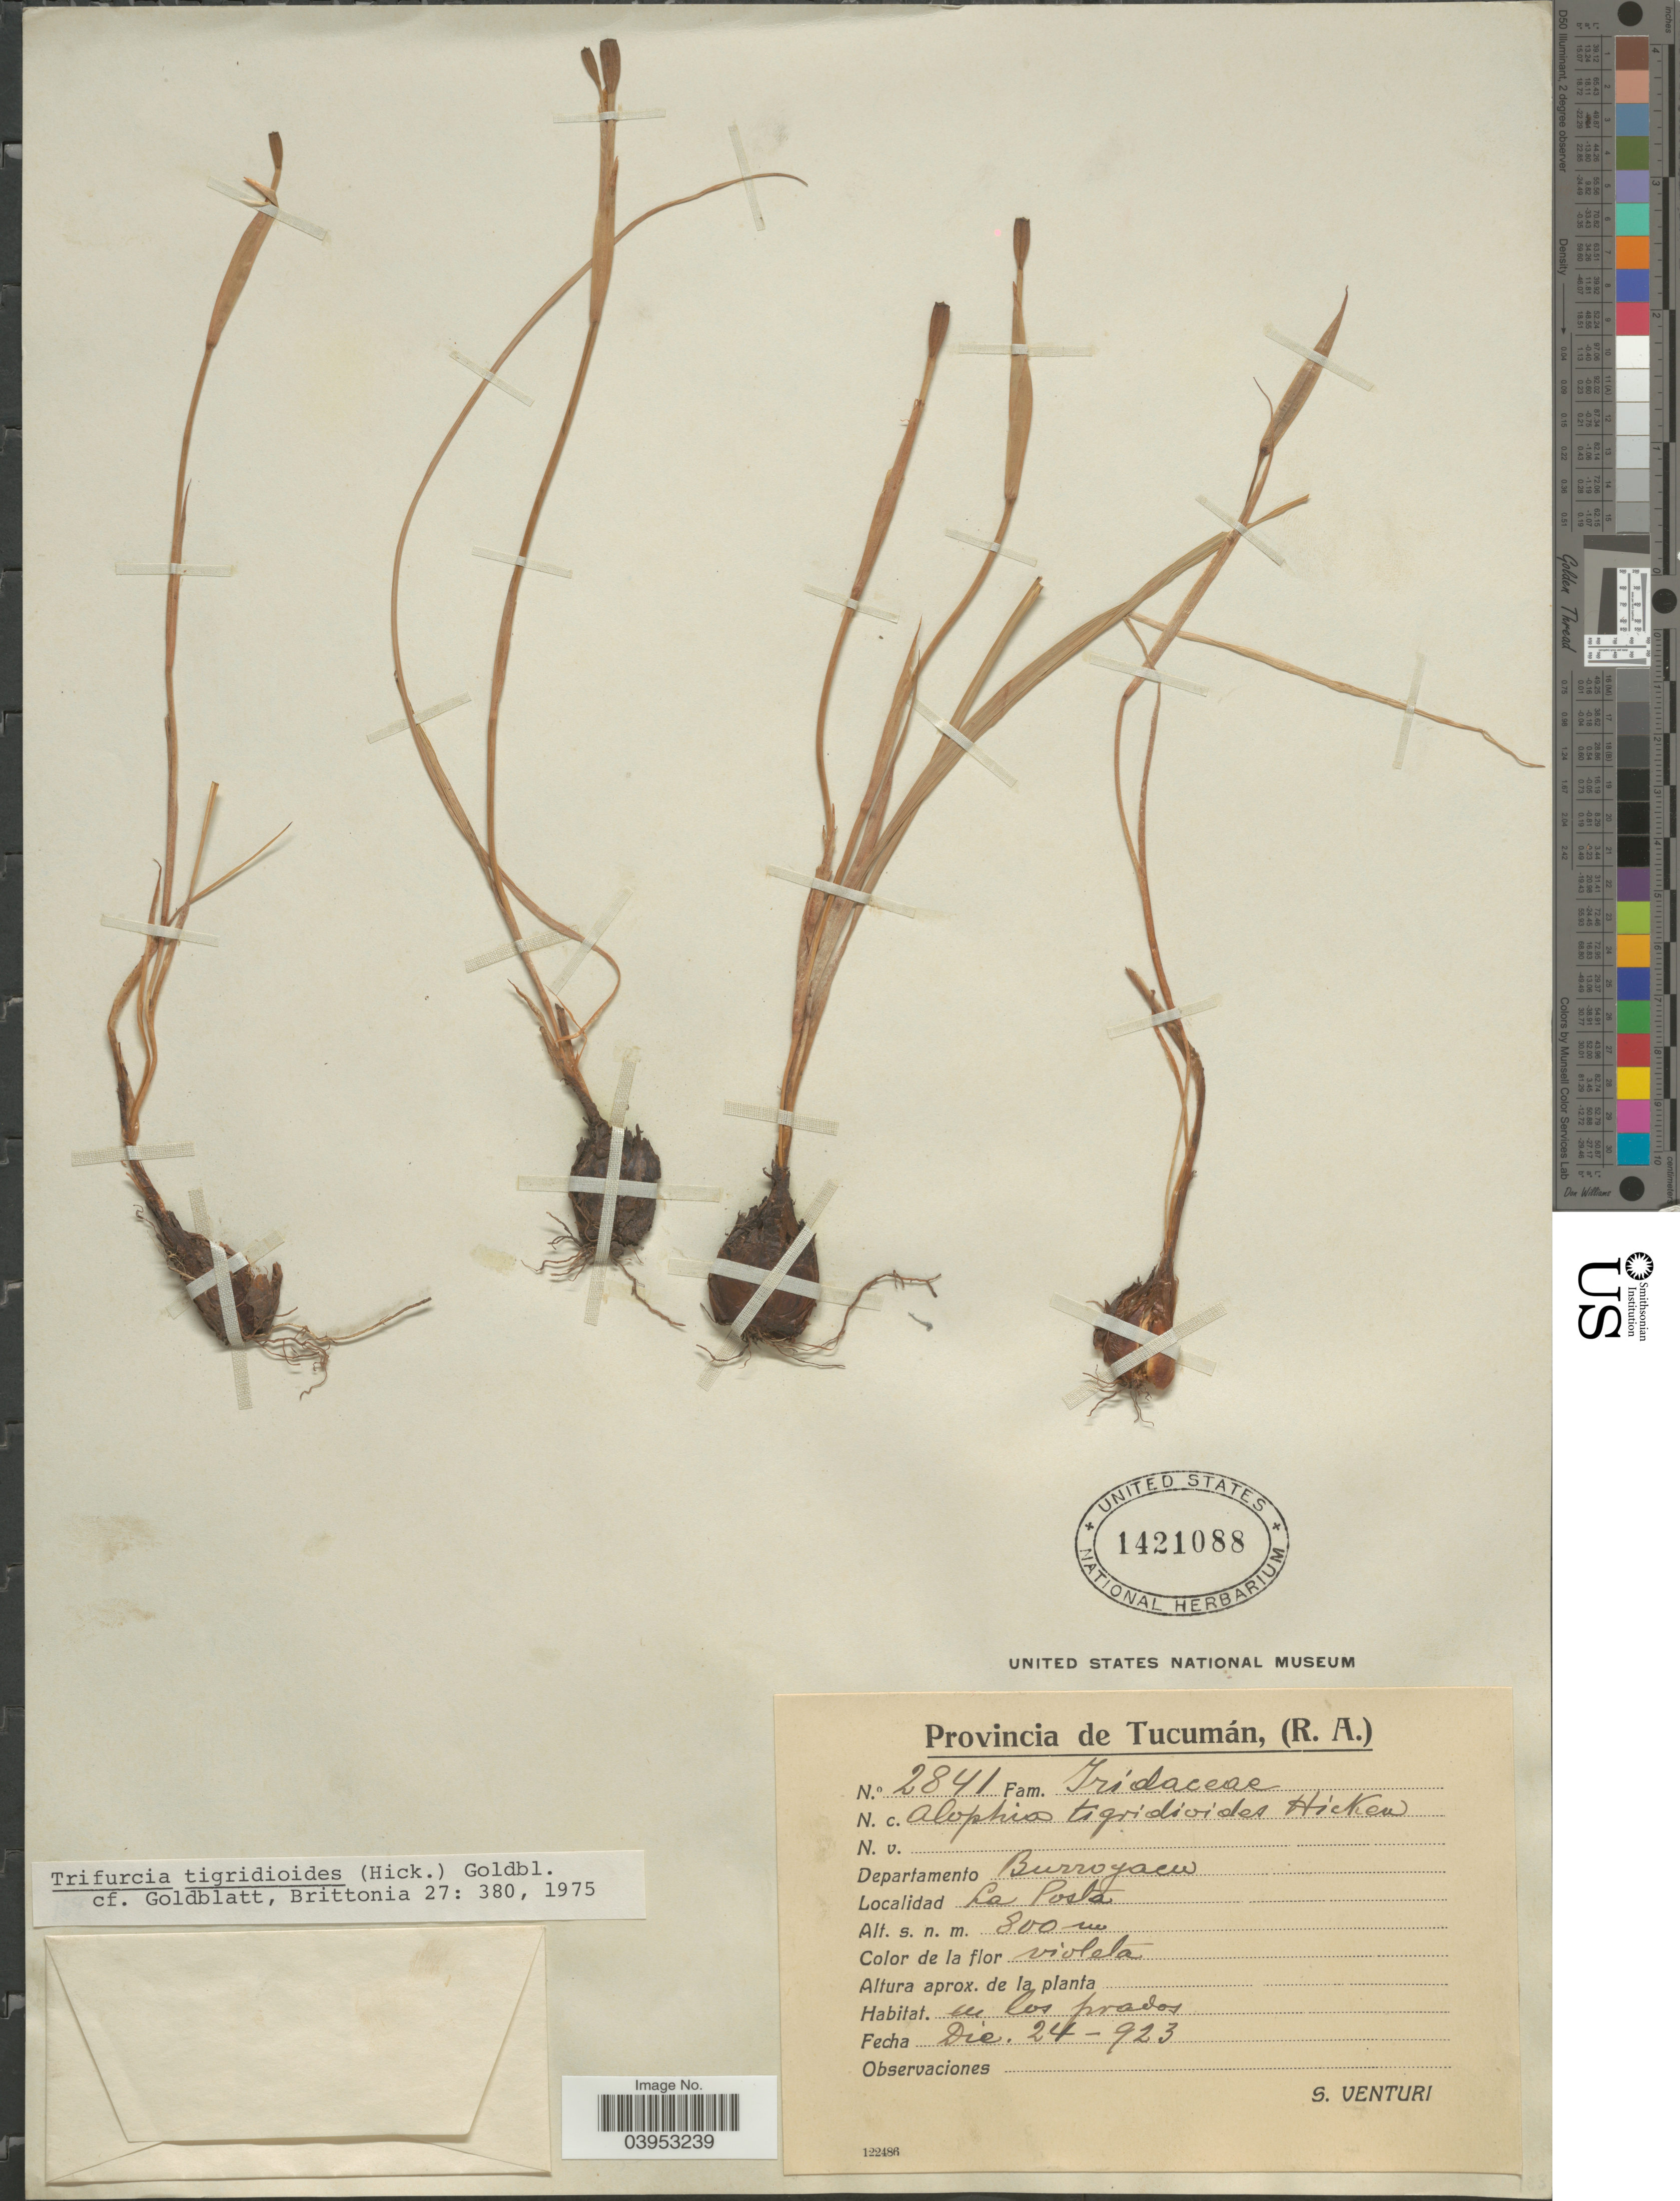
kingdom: Plantae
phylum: Tracheophyta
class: Liliopsida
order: Asparagales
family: Iridaceae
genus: Herbertia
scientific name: Herbertia tigridioides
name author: (Hicken) Goldblatt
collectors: S. Venturi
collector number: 2841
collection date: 1923-12-24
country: Argentina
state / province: Tucuman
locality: Departamento Burroyacu. La Posta.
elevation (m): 800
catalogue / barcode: US 1421088